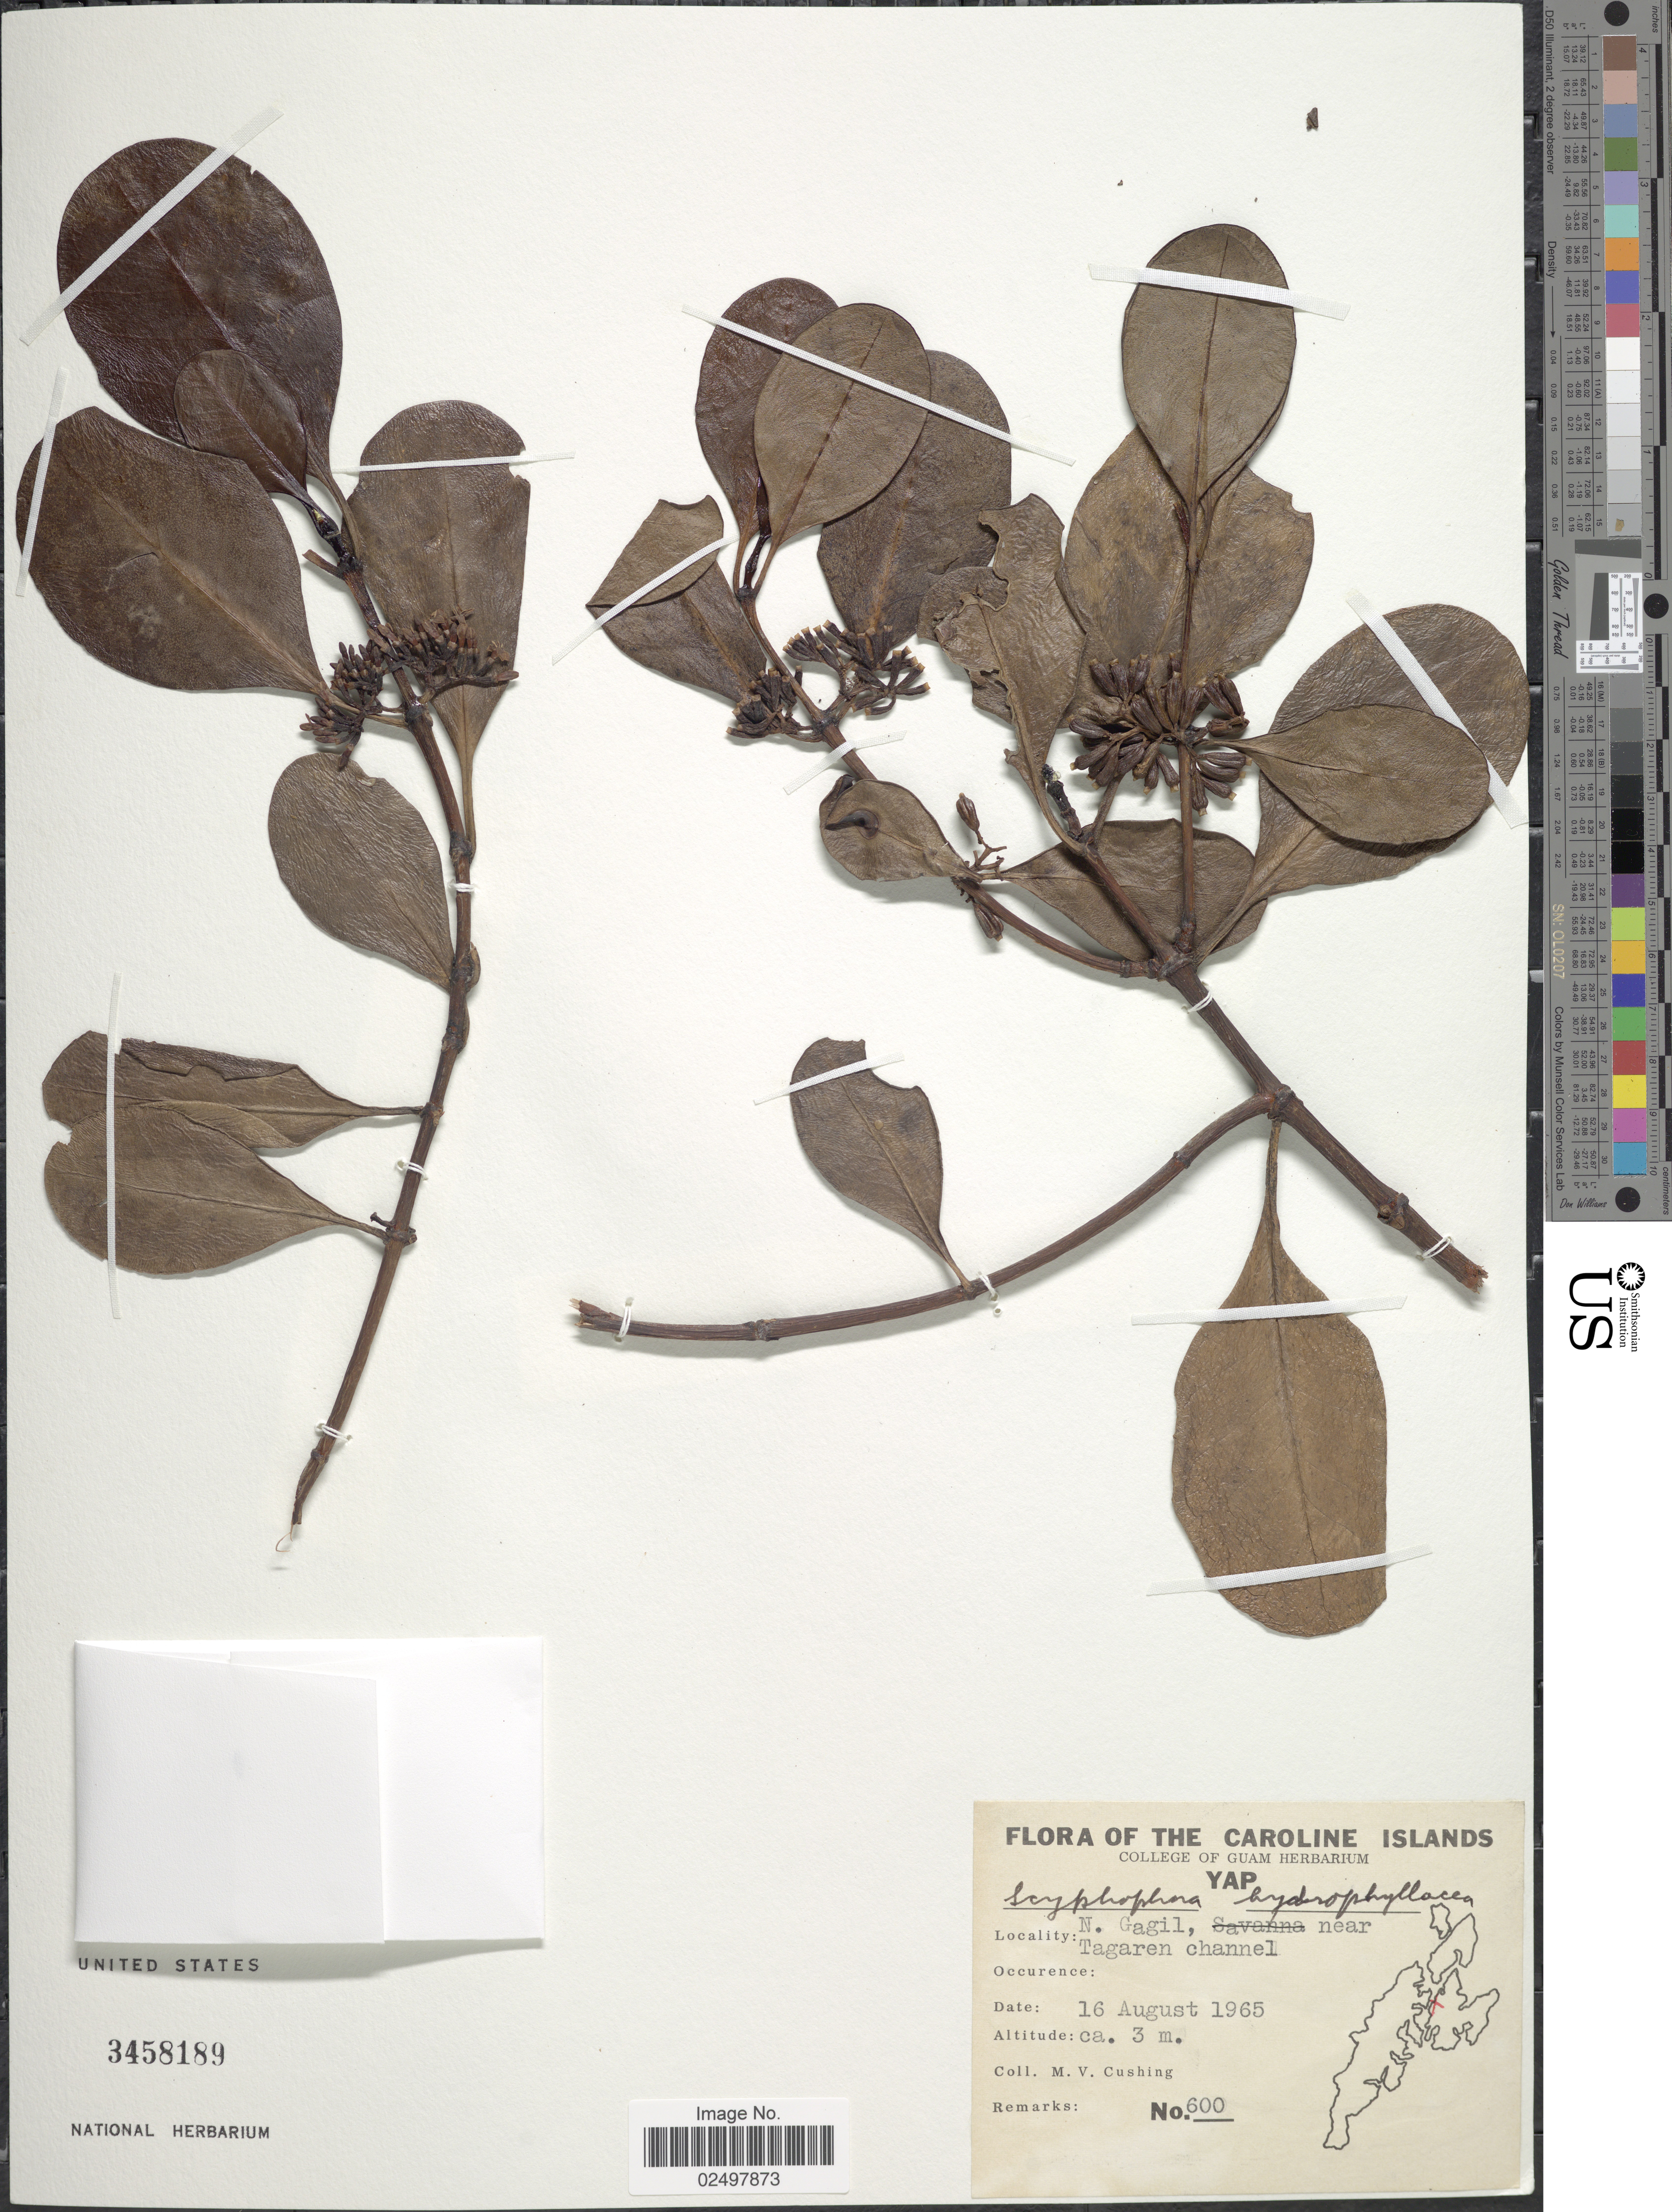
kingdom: Plantae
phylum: Tracheophyta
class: Magnoliopsida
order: Gentianales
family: Rubiaceae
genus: Scyphiphora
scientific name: Scyphiphora hydrophyllacea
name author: Gaertn.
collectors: M. V. Cushing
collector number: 600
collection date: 1965-08-16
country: Micronesia, Federated States of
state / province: Yap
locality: Caroline Islands, N. Gagil, near Tagaren channel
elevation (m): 3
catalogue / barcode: US 3458189